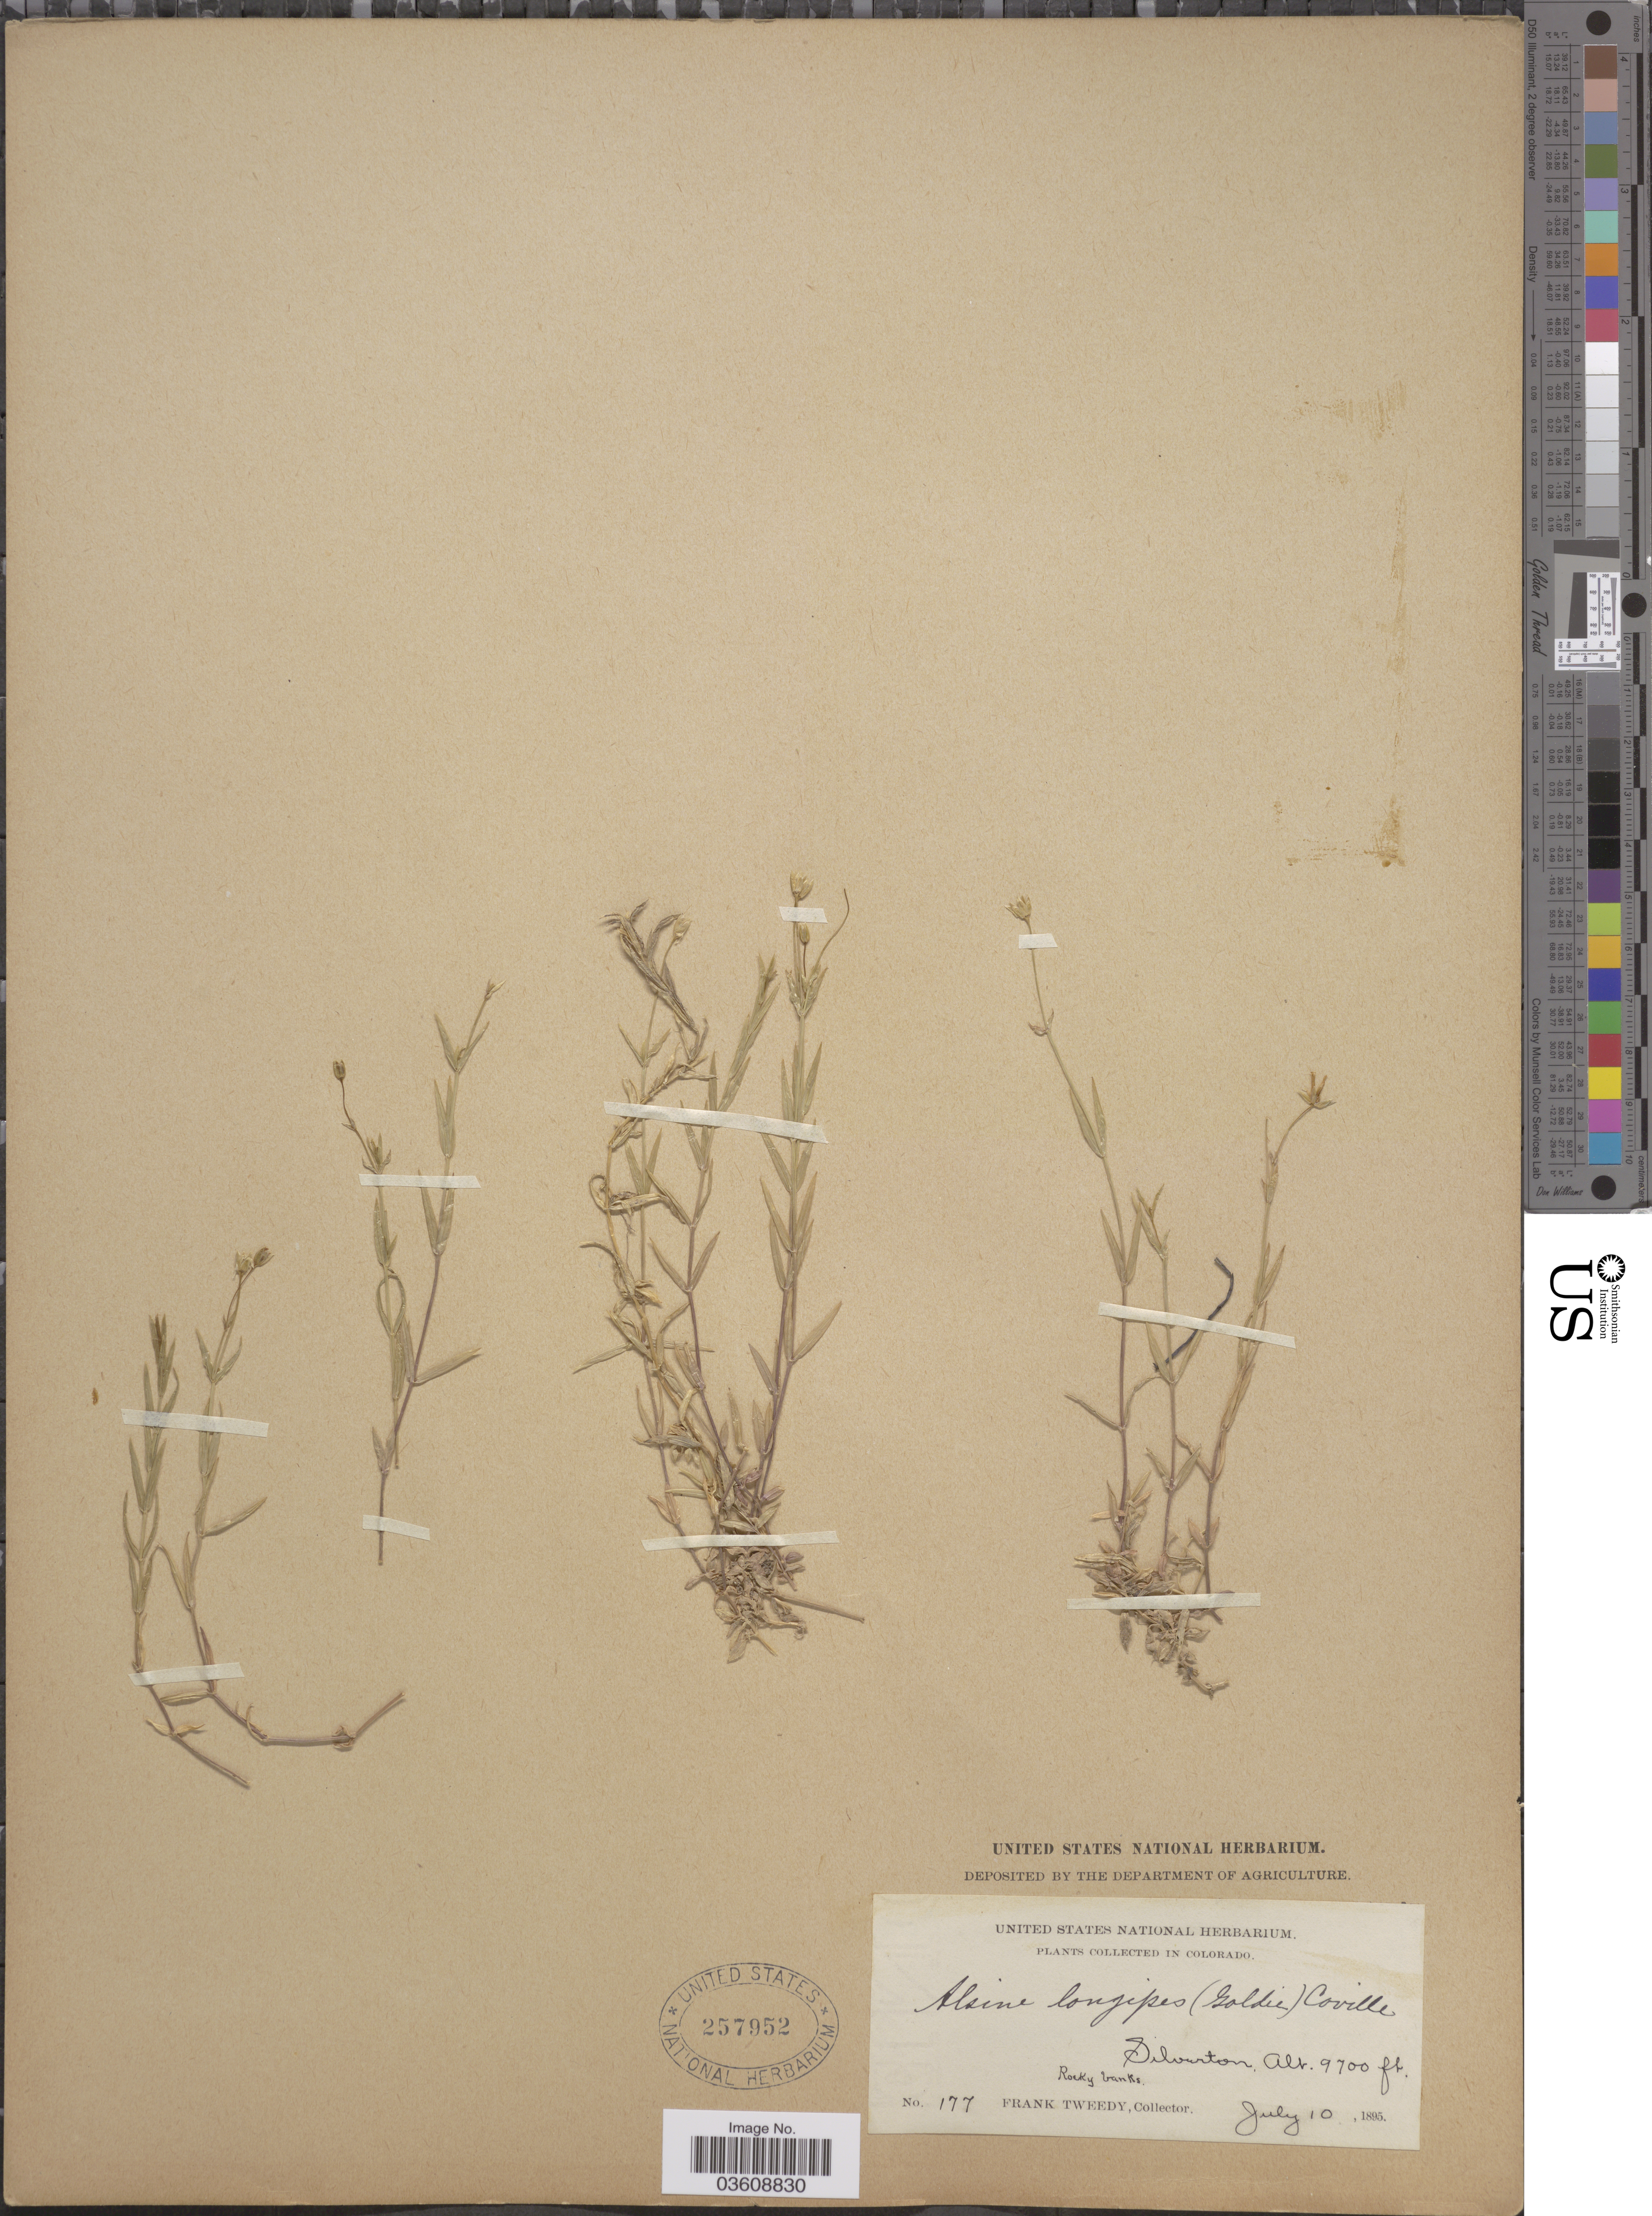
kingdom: Plantae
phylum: Tracheophyta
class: Magnoliopsida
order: Caryophyllales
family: Caryophyllaceae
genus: Stellaria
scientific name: Stellaria longipes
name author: Goldie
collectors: F. Tweedy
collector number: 177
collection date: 1895-07-10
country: United States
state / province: Colorado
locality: Silverton, Rocky banks.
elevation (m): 2957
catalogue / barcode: US 257952